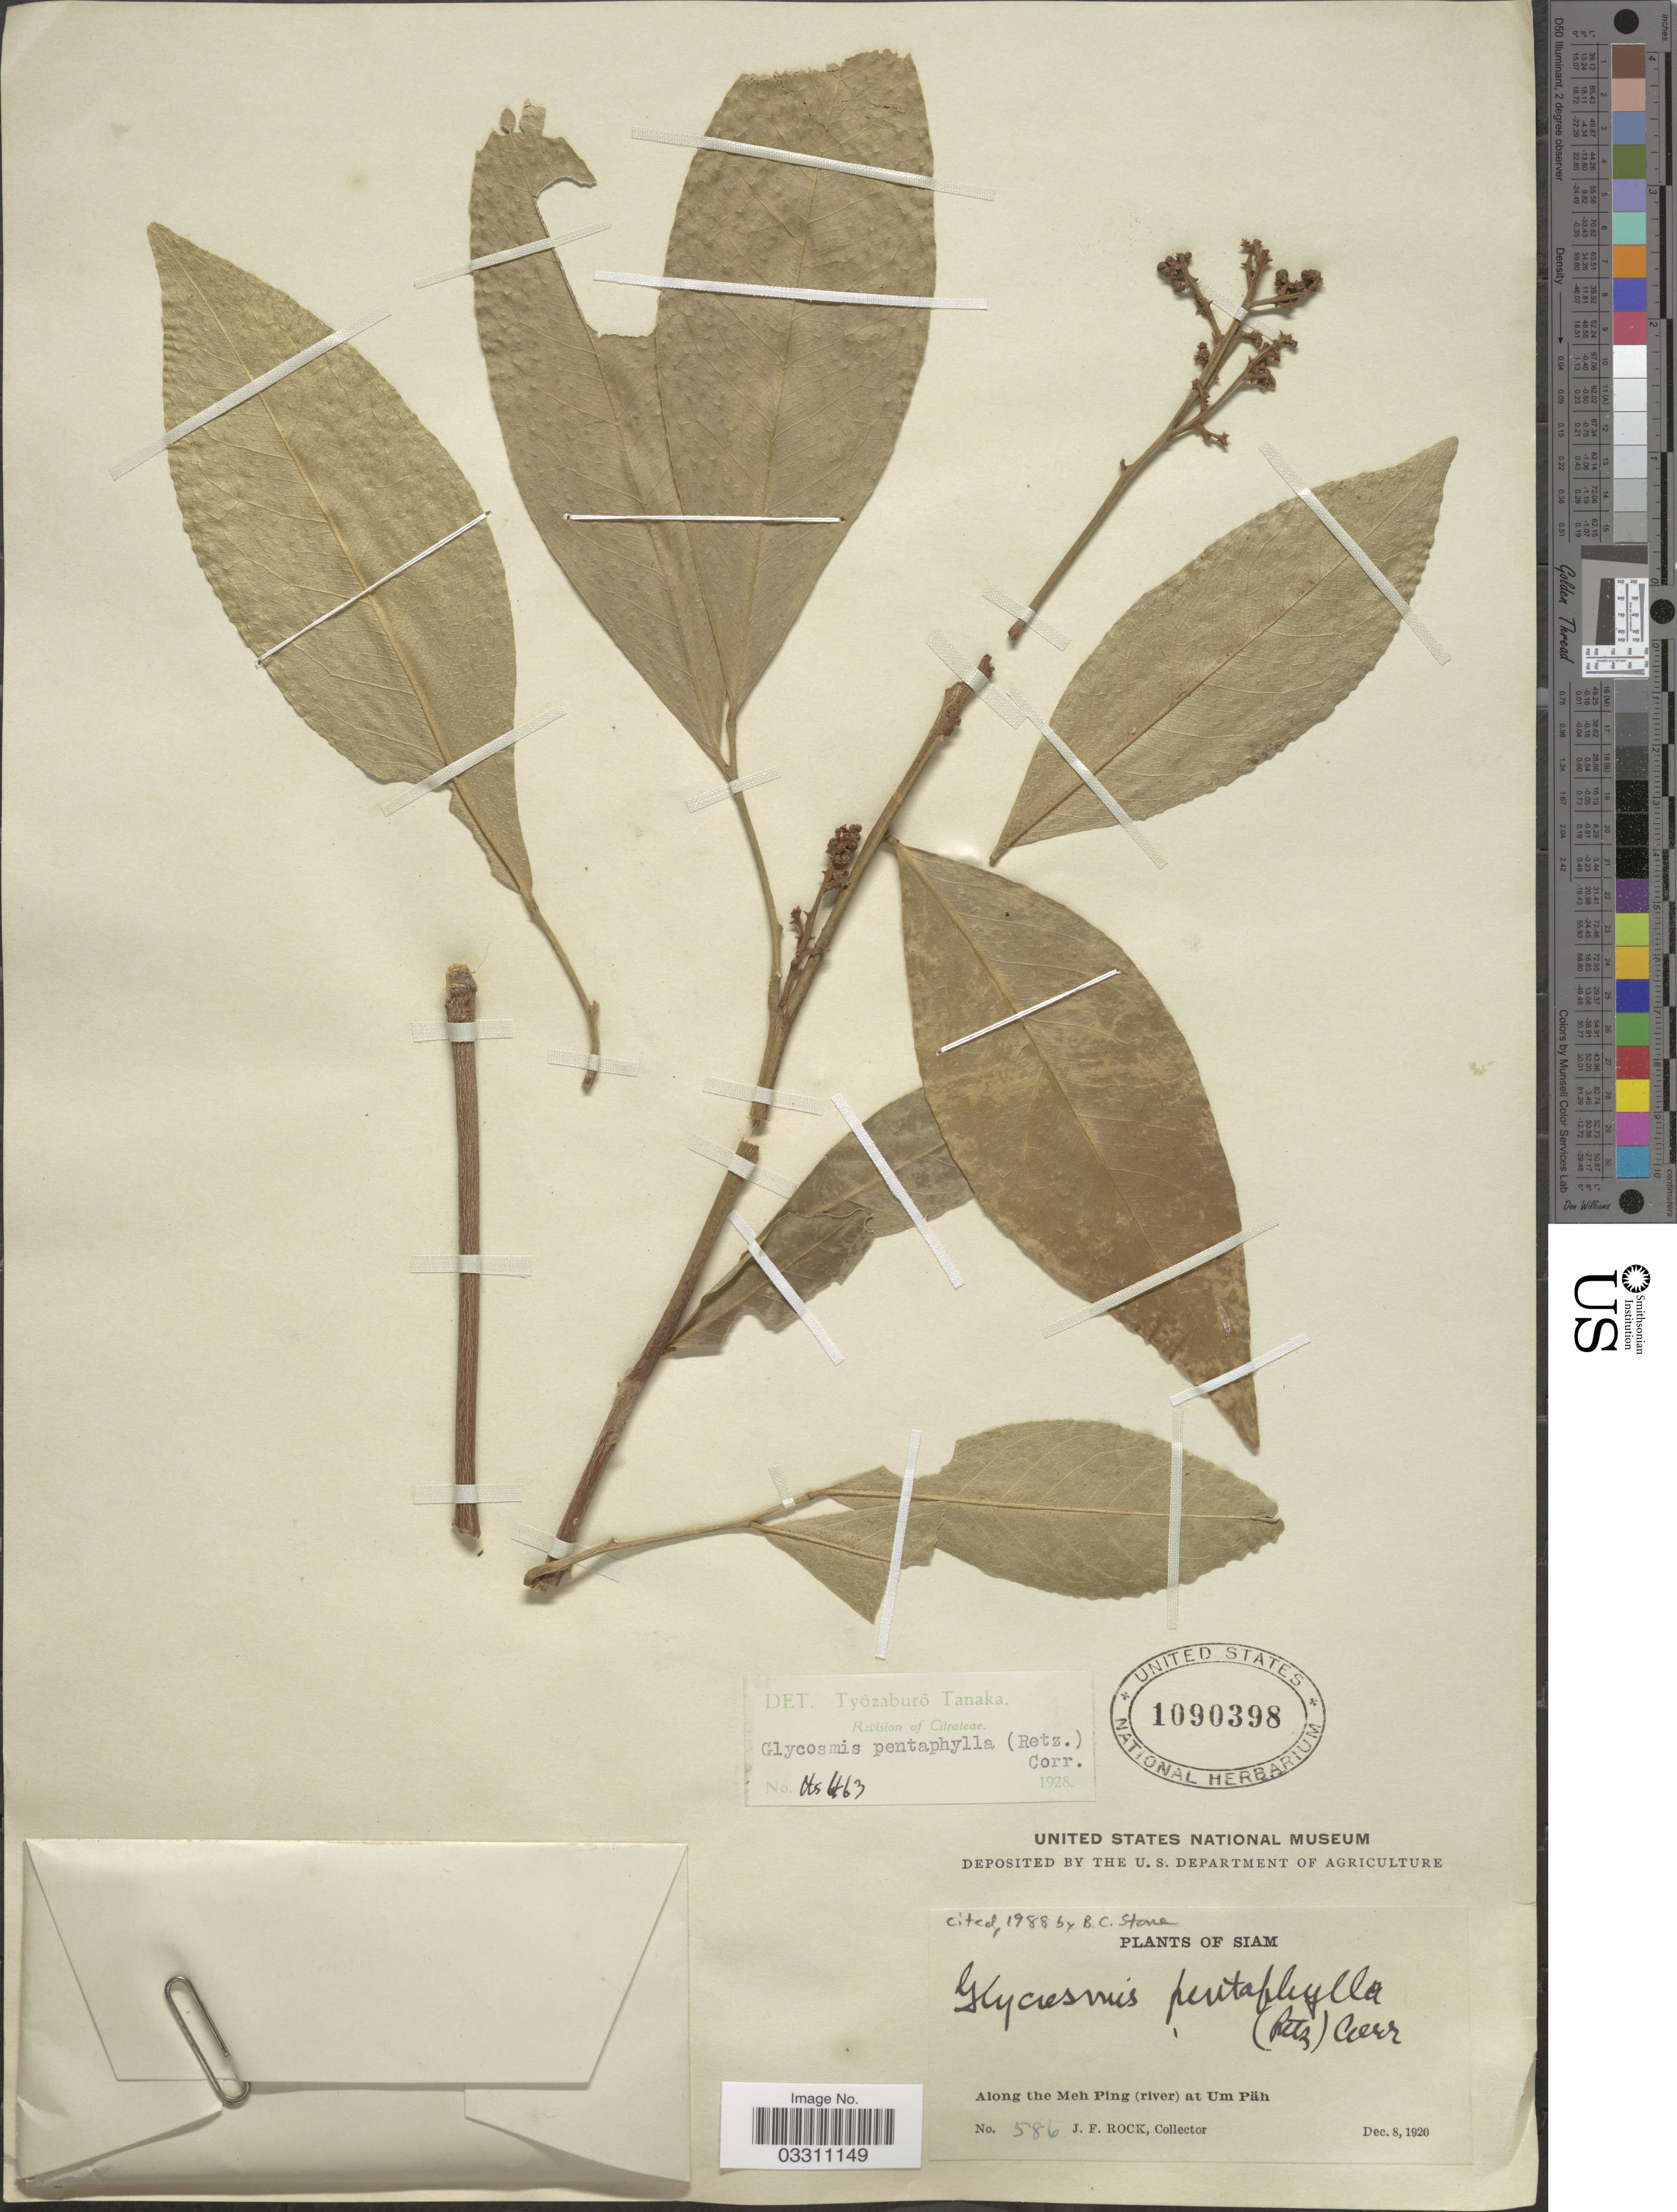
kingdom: Plantae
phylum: Tracheophyta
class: Magnoliopsida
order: Sapindales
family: Rutaceae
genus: Glycosmis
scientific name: Glycosmis pentaphylla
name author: (Retz.) DC.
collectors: J. Rock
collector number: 586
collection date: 1920-12-08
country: Thailand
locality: Siam, Along the Meh Ping (river) at Um Päh.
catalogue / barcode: US 1090398